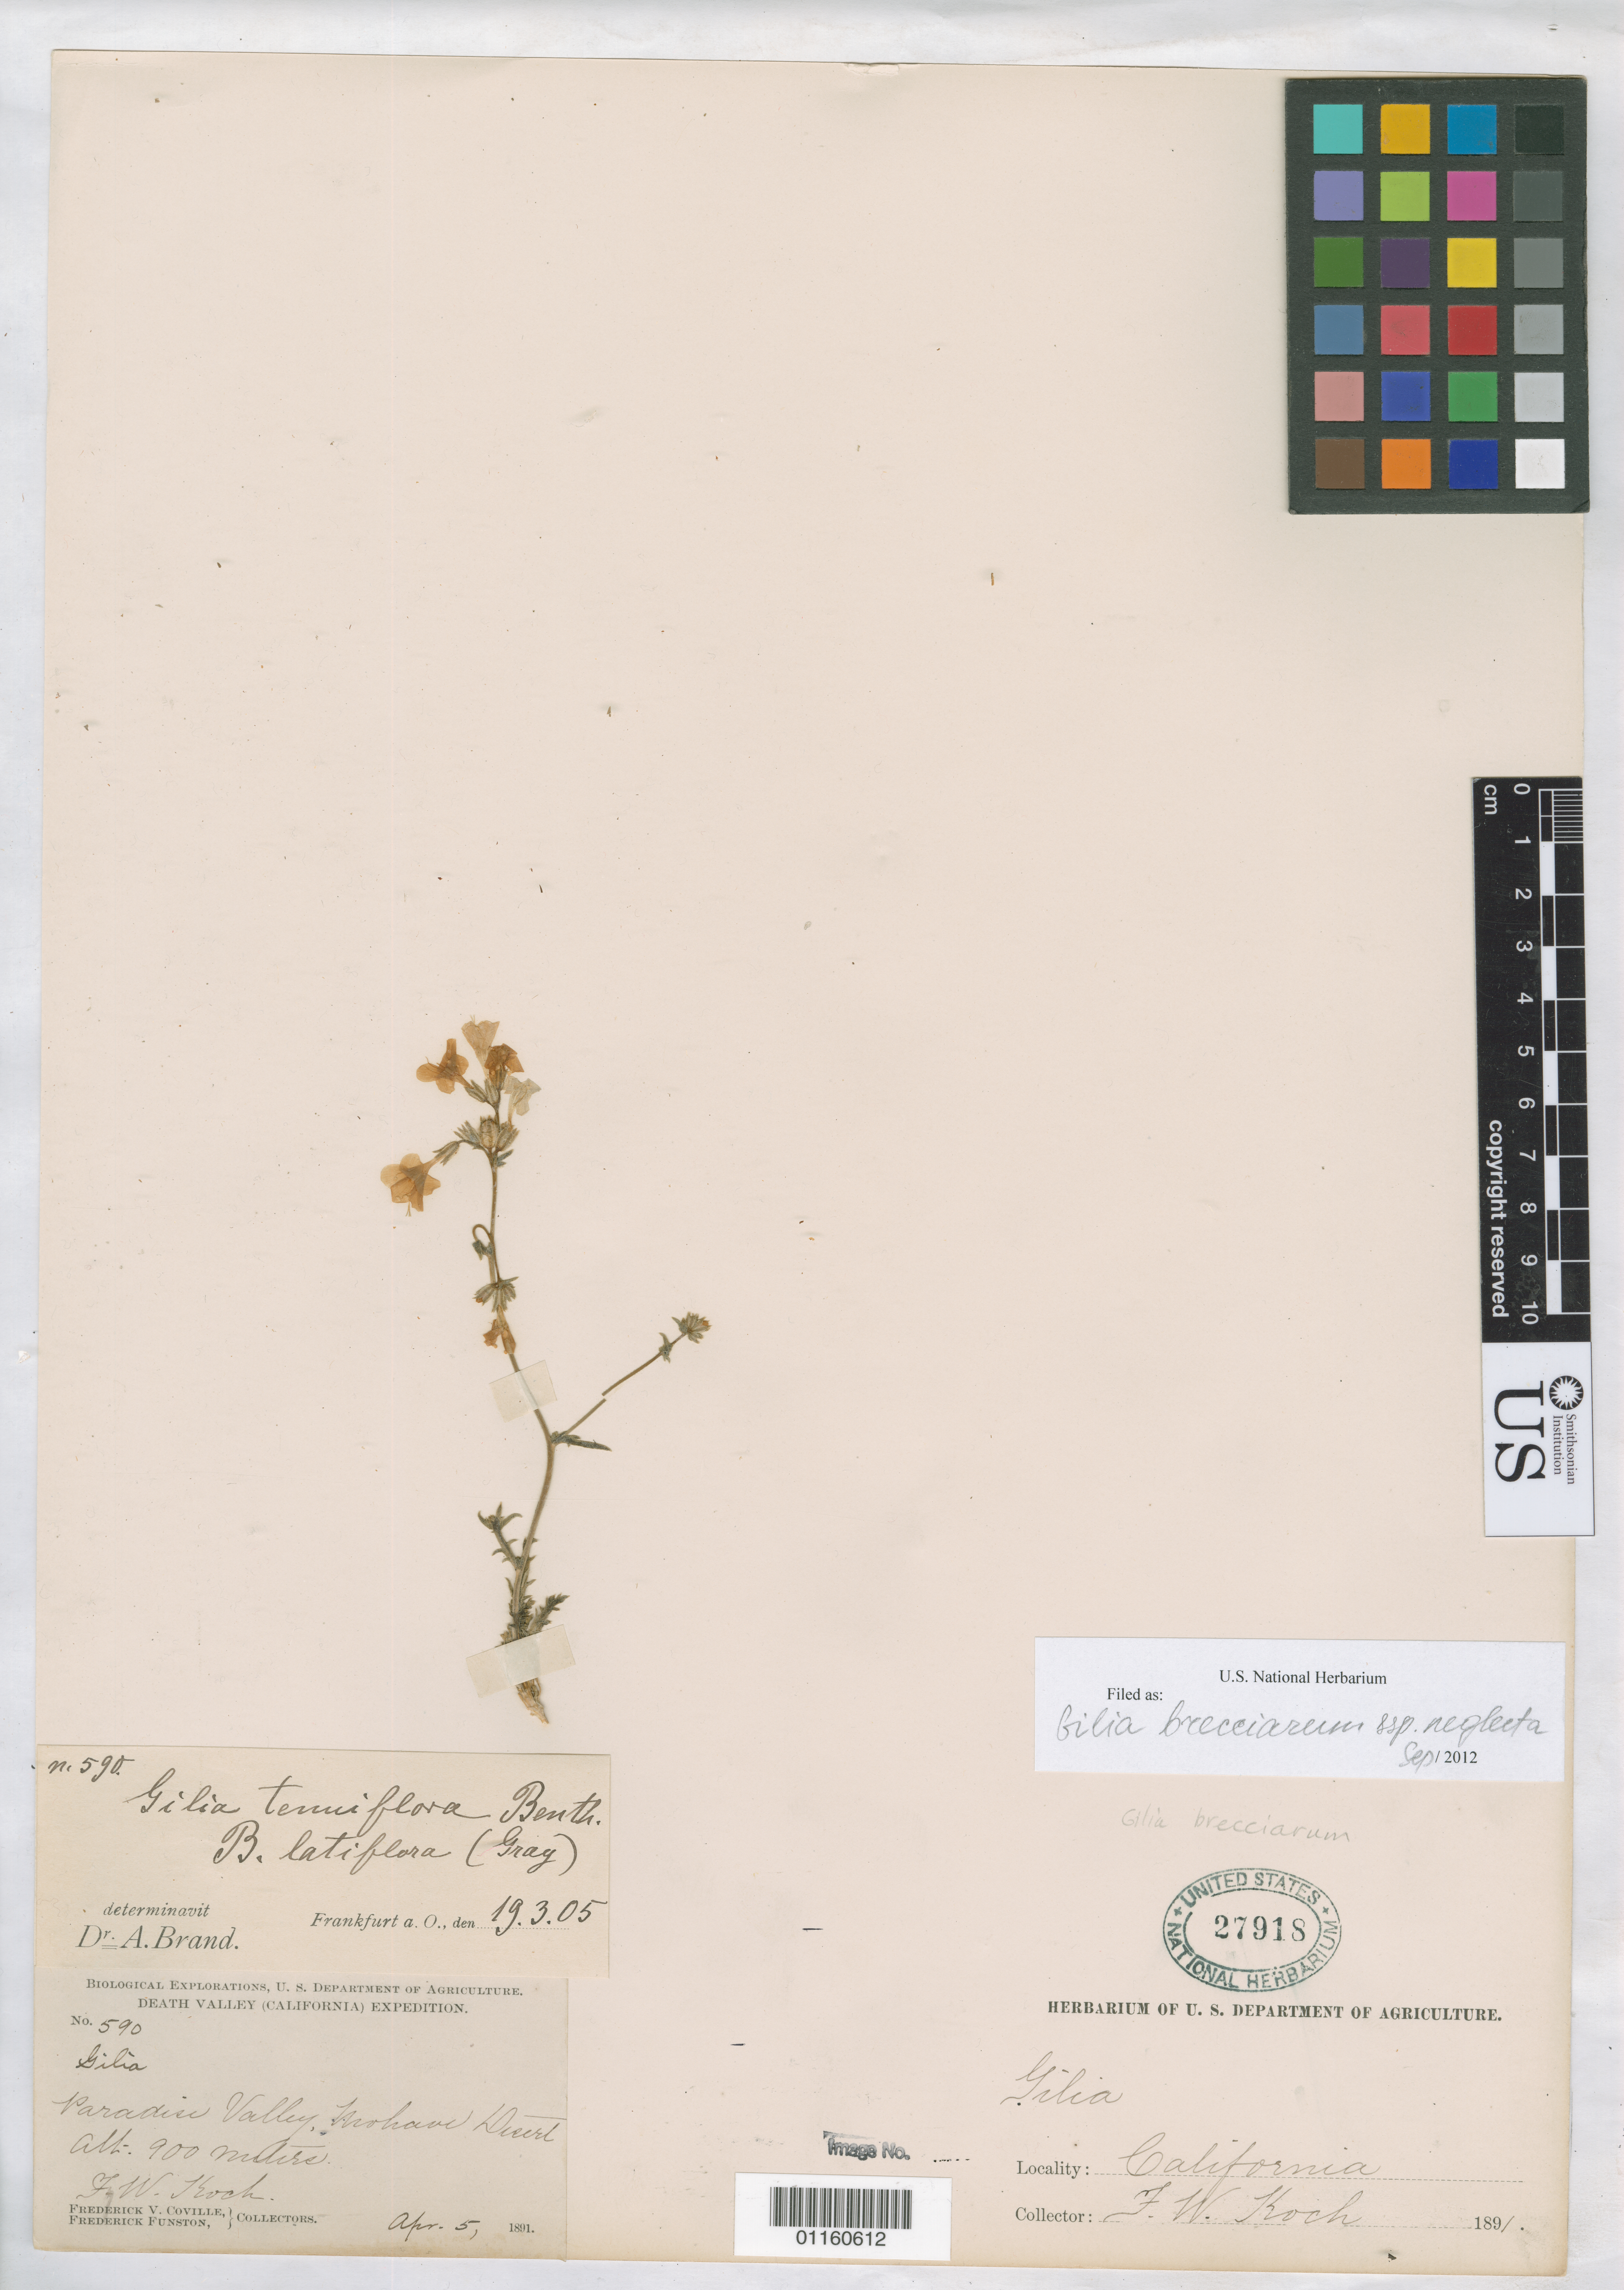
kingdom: Plantae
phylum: Tracheophyta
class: Magnoliopsida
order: Ericales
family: Polemoniaceae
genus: Gilia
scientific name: Gilia brecciarum subsp. neglecta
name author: A.D. Grant & V.E. Grant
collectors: F. V. Coville, F. Funston & F. W. Koch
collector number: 590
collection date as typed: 5 Apr 1891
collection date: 1891-04-05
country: United States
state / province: California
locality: Paradise Valley, Mohave Decert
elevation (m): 900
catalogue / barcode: US 27918